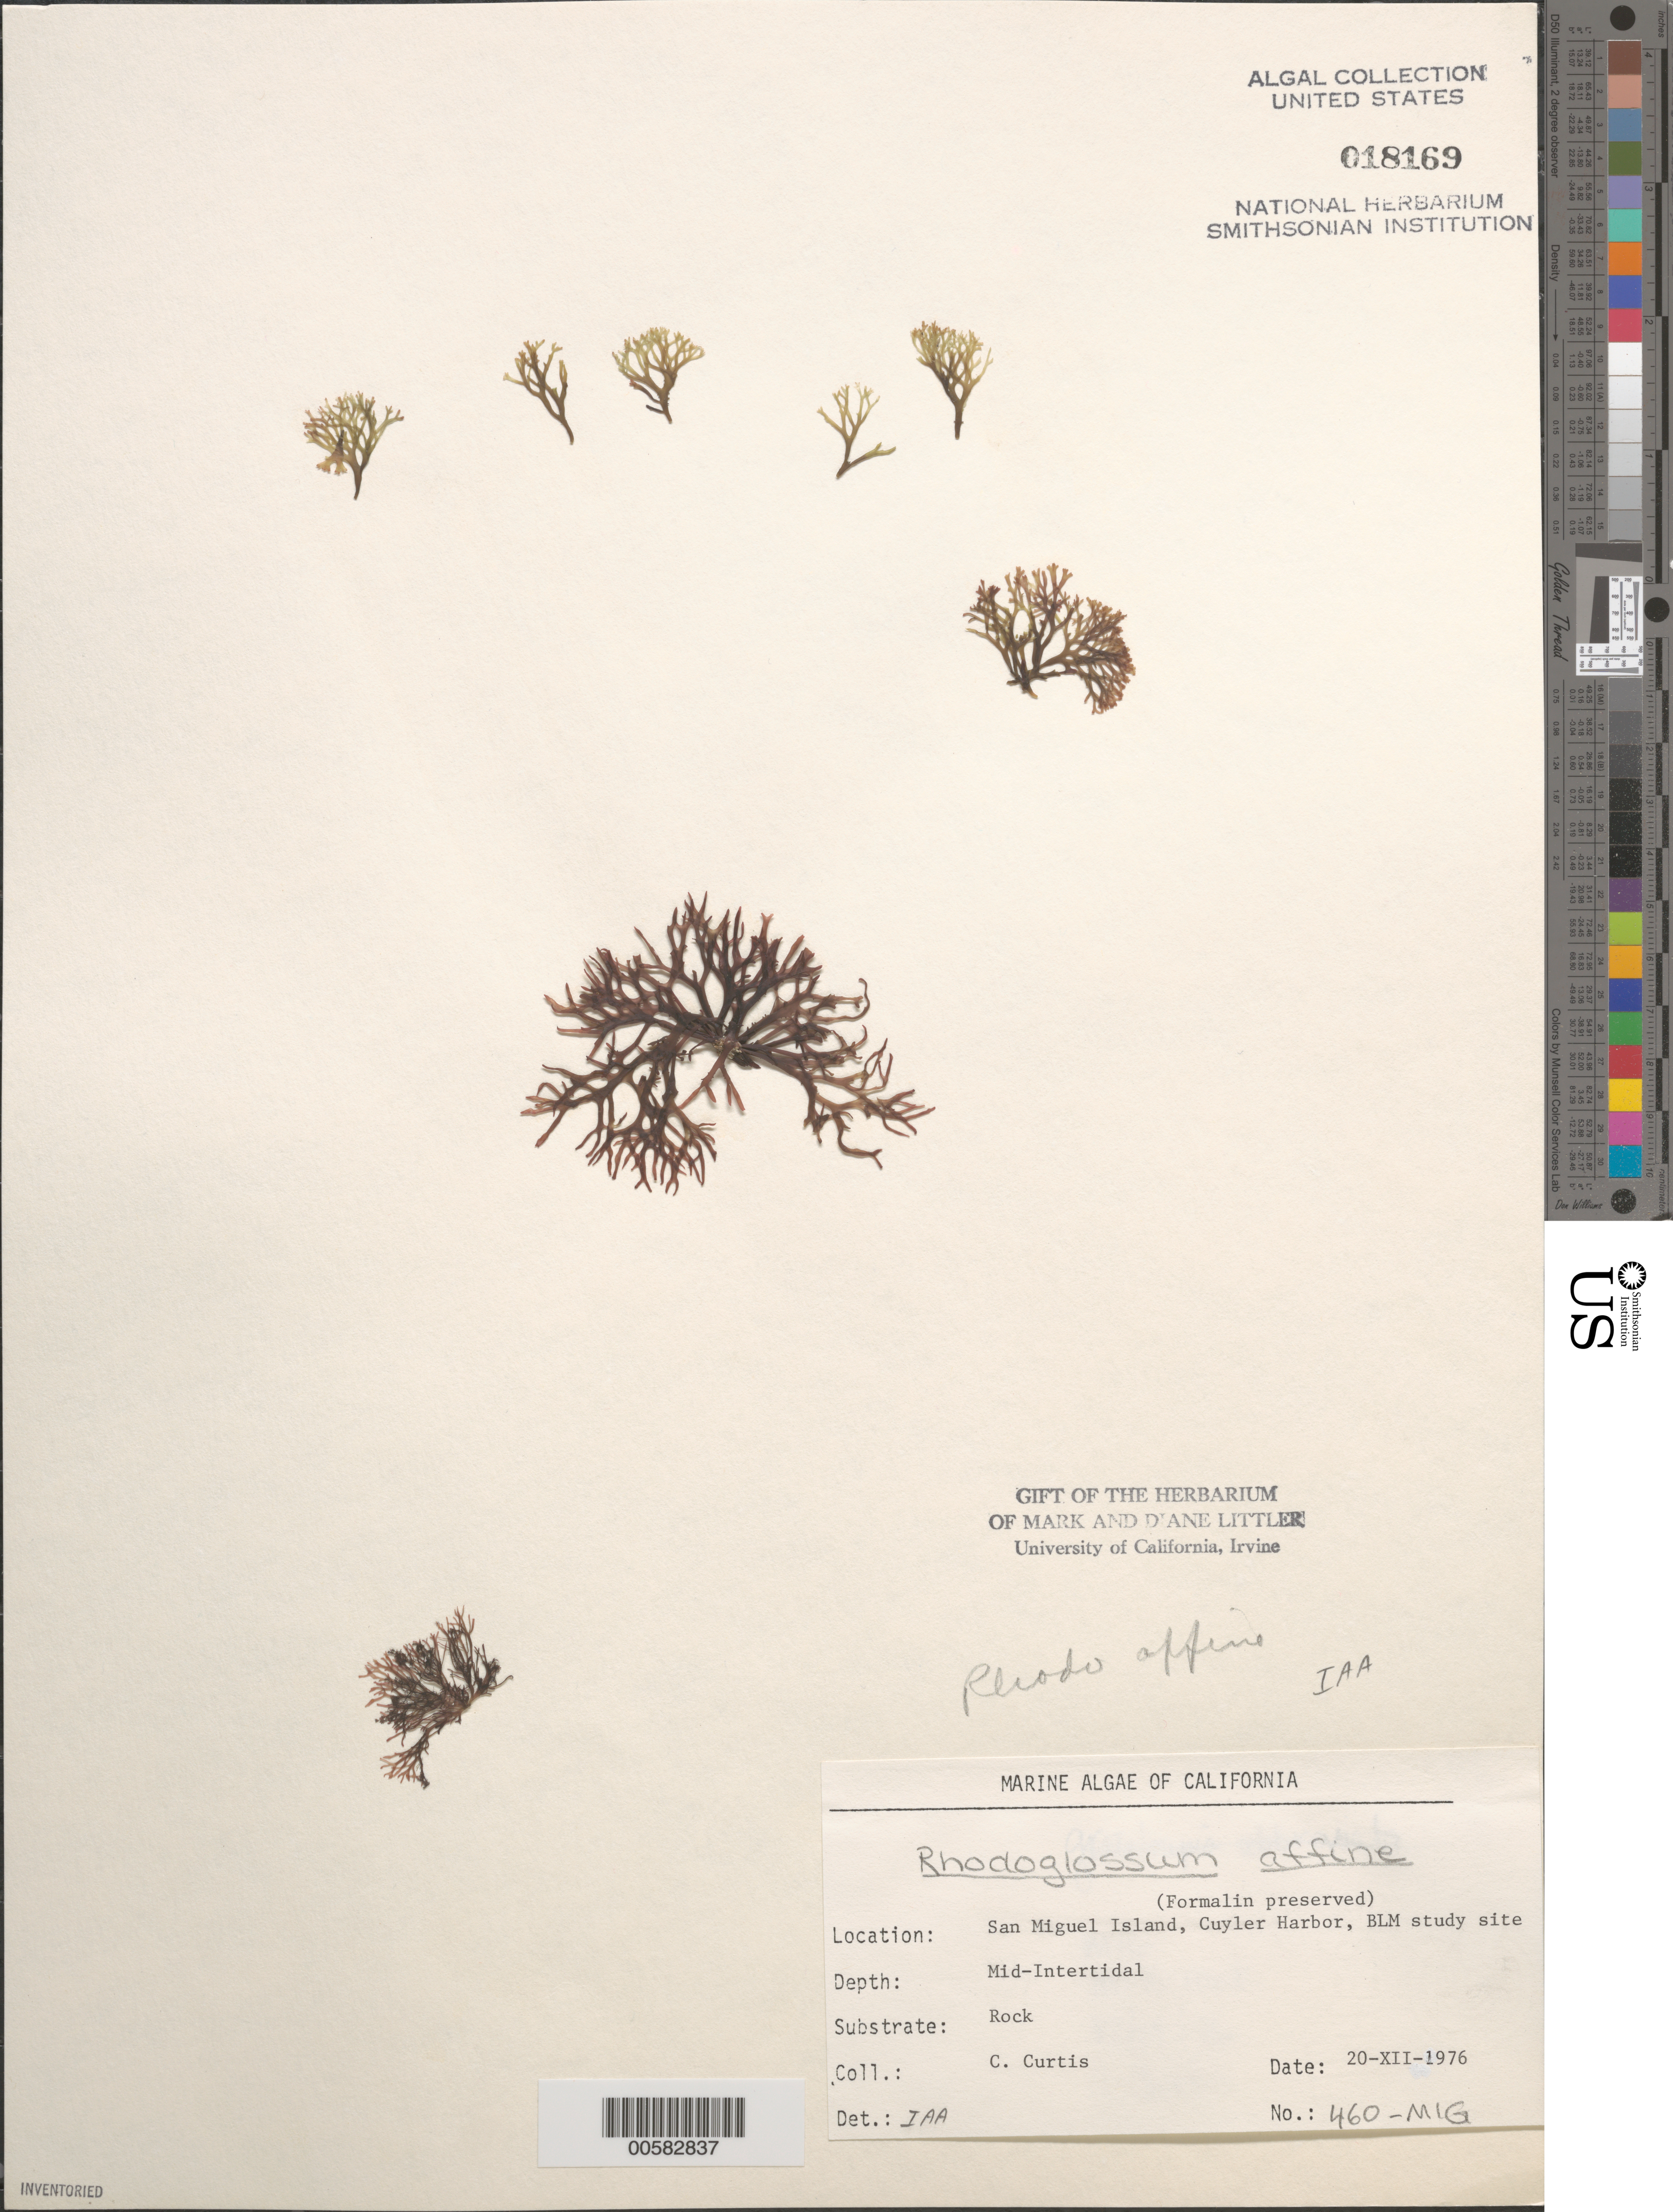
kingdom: Plantae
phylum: Rhodophyta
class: Florideophyceae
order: Gigartinales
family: Gigartinaceae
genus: Mazzaella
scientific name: Mazzaella affinis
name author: (Harvey) Fredericq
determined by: Algae name updating Project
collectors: C. Curtis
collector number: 460-MIG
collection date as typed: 20 Dec 1976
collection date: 1976-12-20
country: United States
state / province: California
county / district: Santa Barbara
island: San Miguel Island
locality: Cuyler Harbor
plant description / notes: BLM-SOCALBIGHT Rocky Intertidal Survey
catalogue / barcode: US 18169